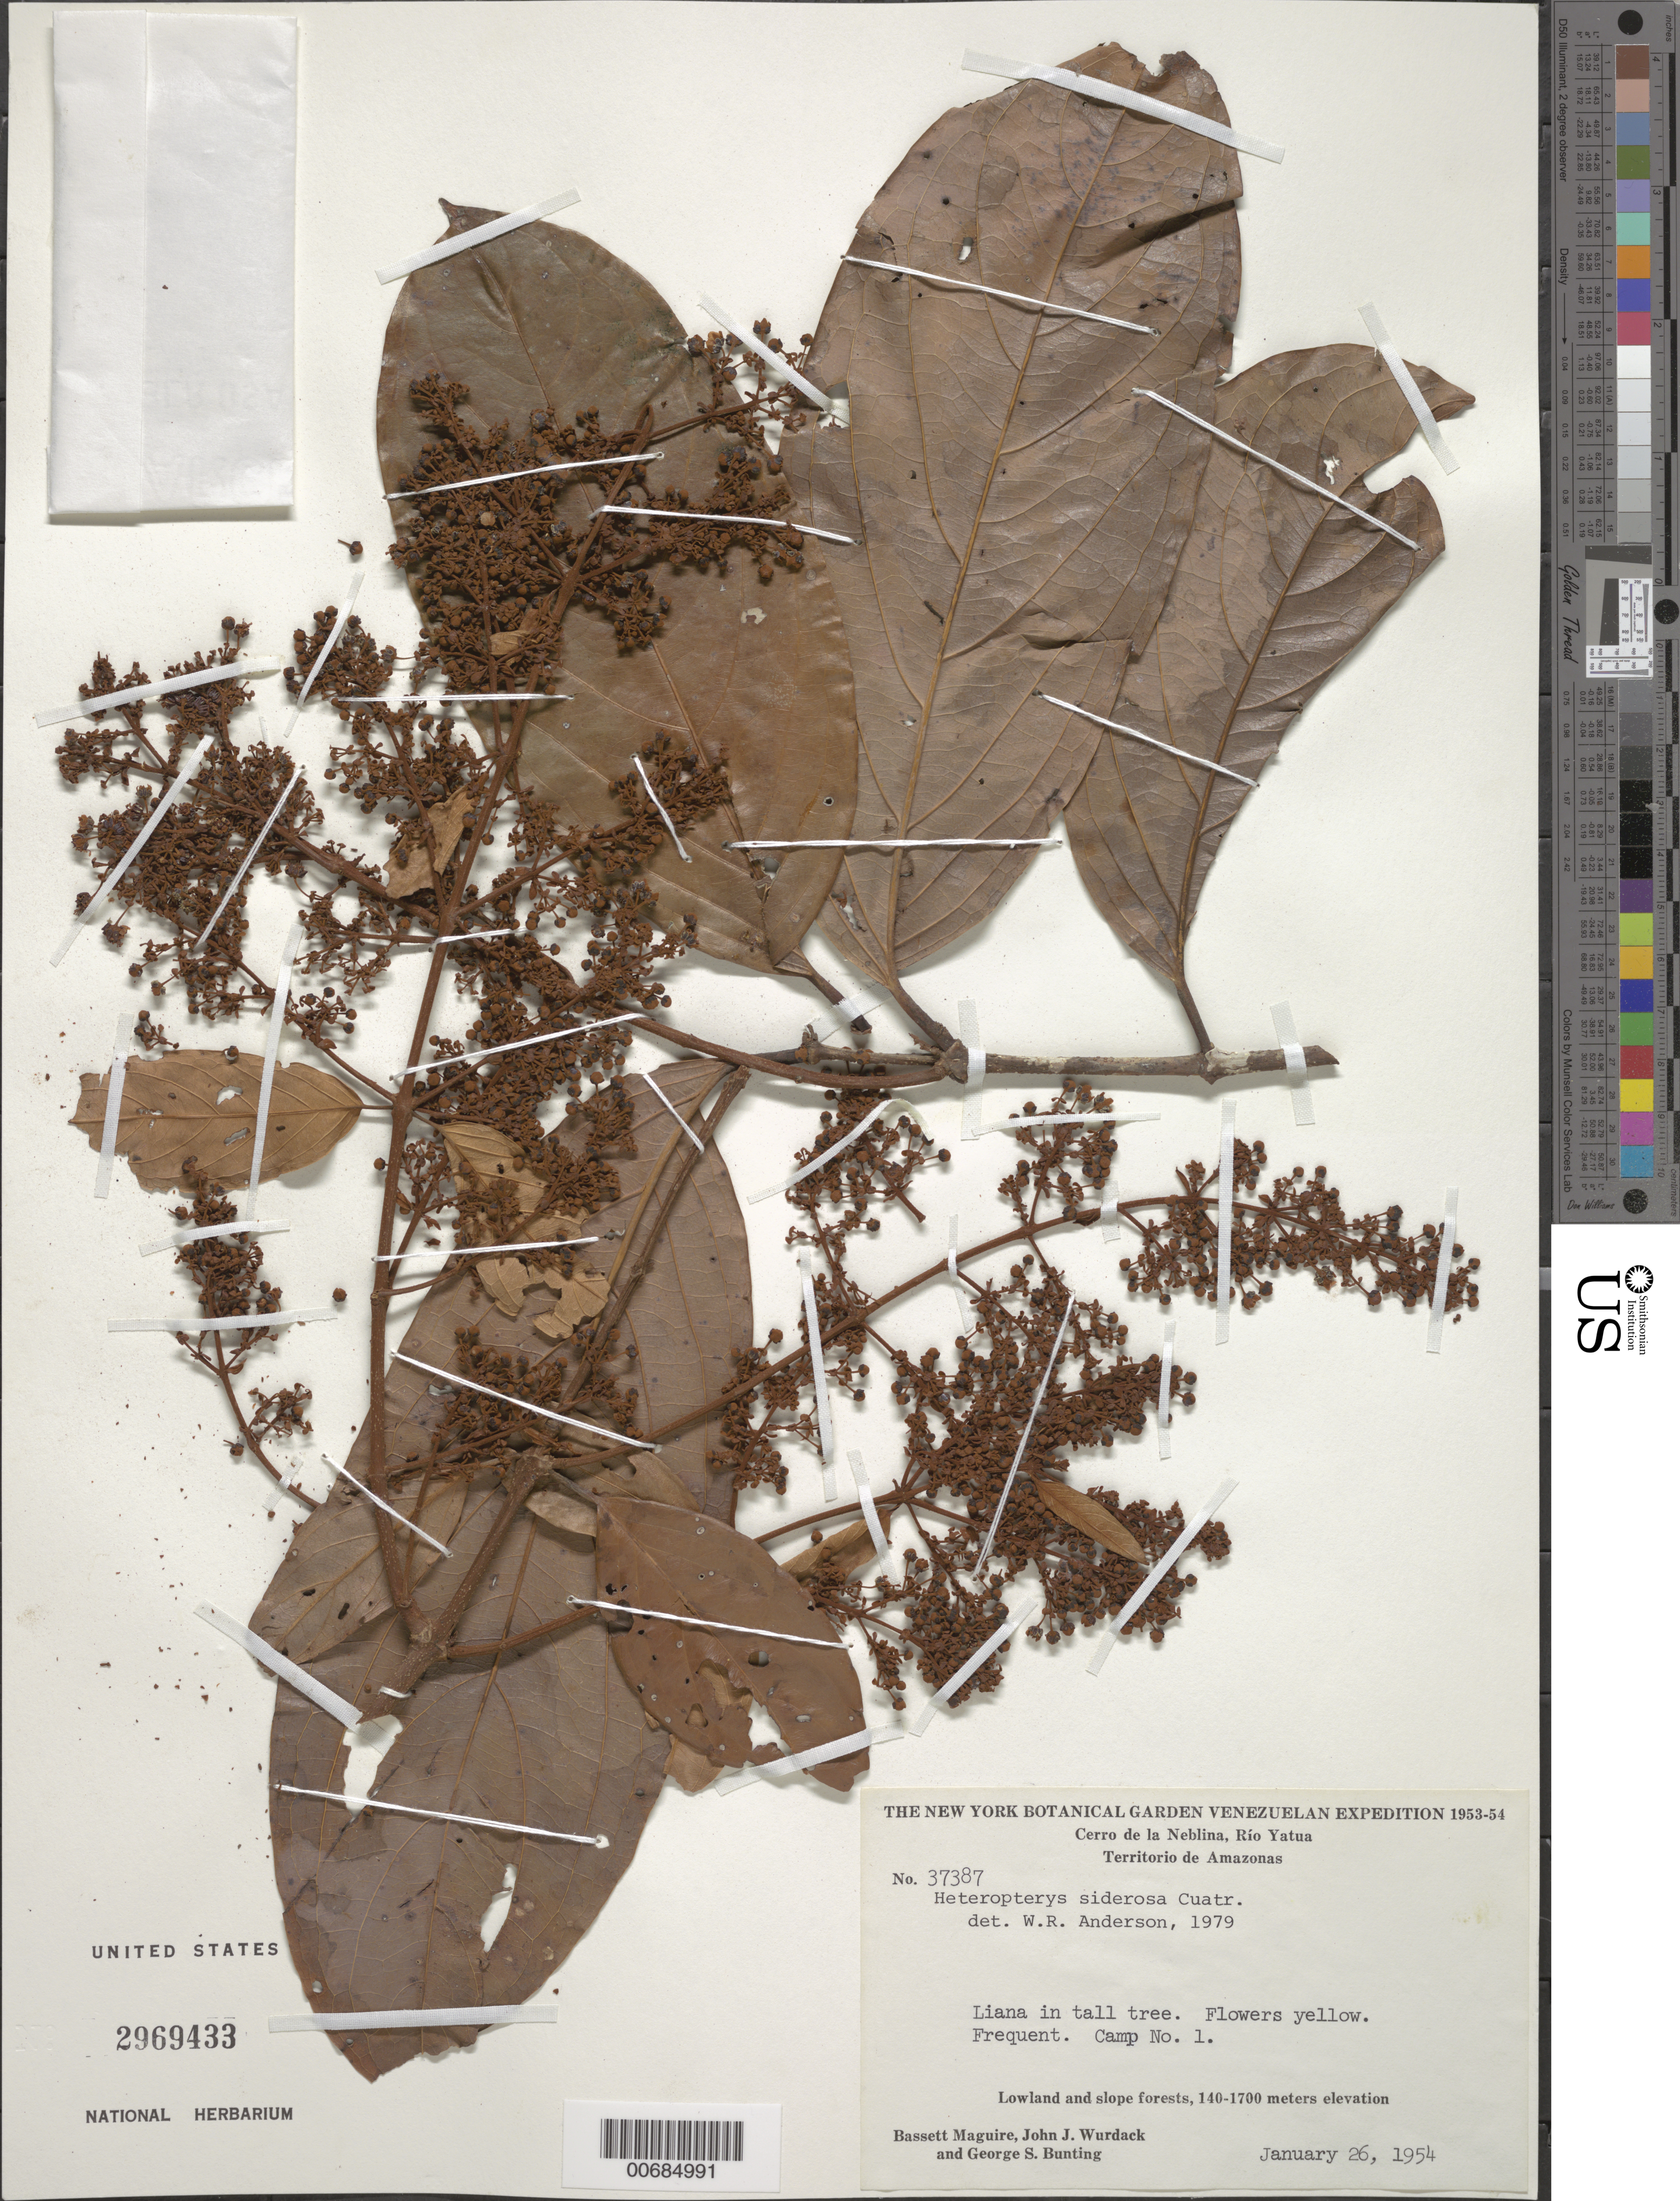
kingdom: Plantae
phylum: Tracheophyta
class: Magnoliopsida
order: Malpighiales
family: Malpighiaceae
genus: Heteropterys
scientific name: Heteropterys siderosa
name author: Cuatrec.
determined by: Anderson, W. R., (MICH), University of Michigan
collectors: B. Maguire, J. J. Wurdack & G. S. Bunting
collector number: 37387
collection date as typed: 26-Jan-54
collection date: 1954-01-26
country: Venezuela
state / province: Amazonas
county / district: Río Negro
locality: Cerro de la Neblina, Río Yatua, Camp 1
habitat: In tall trees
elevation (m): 140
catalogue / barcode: US 2969433